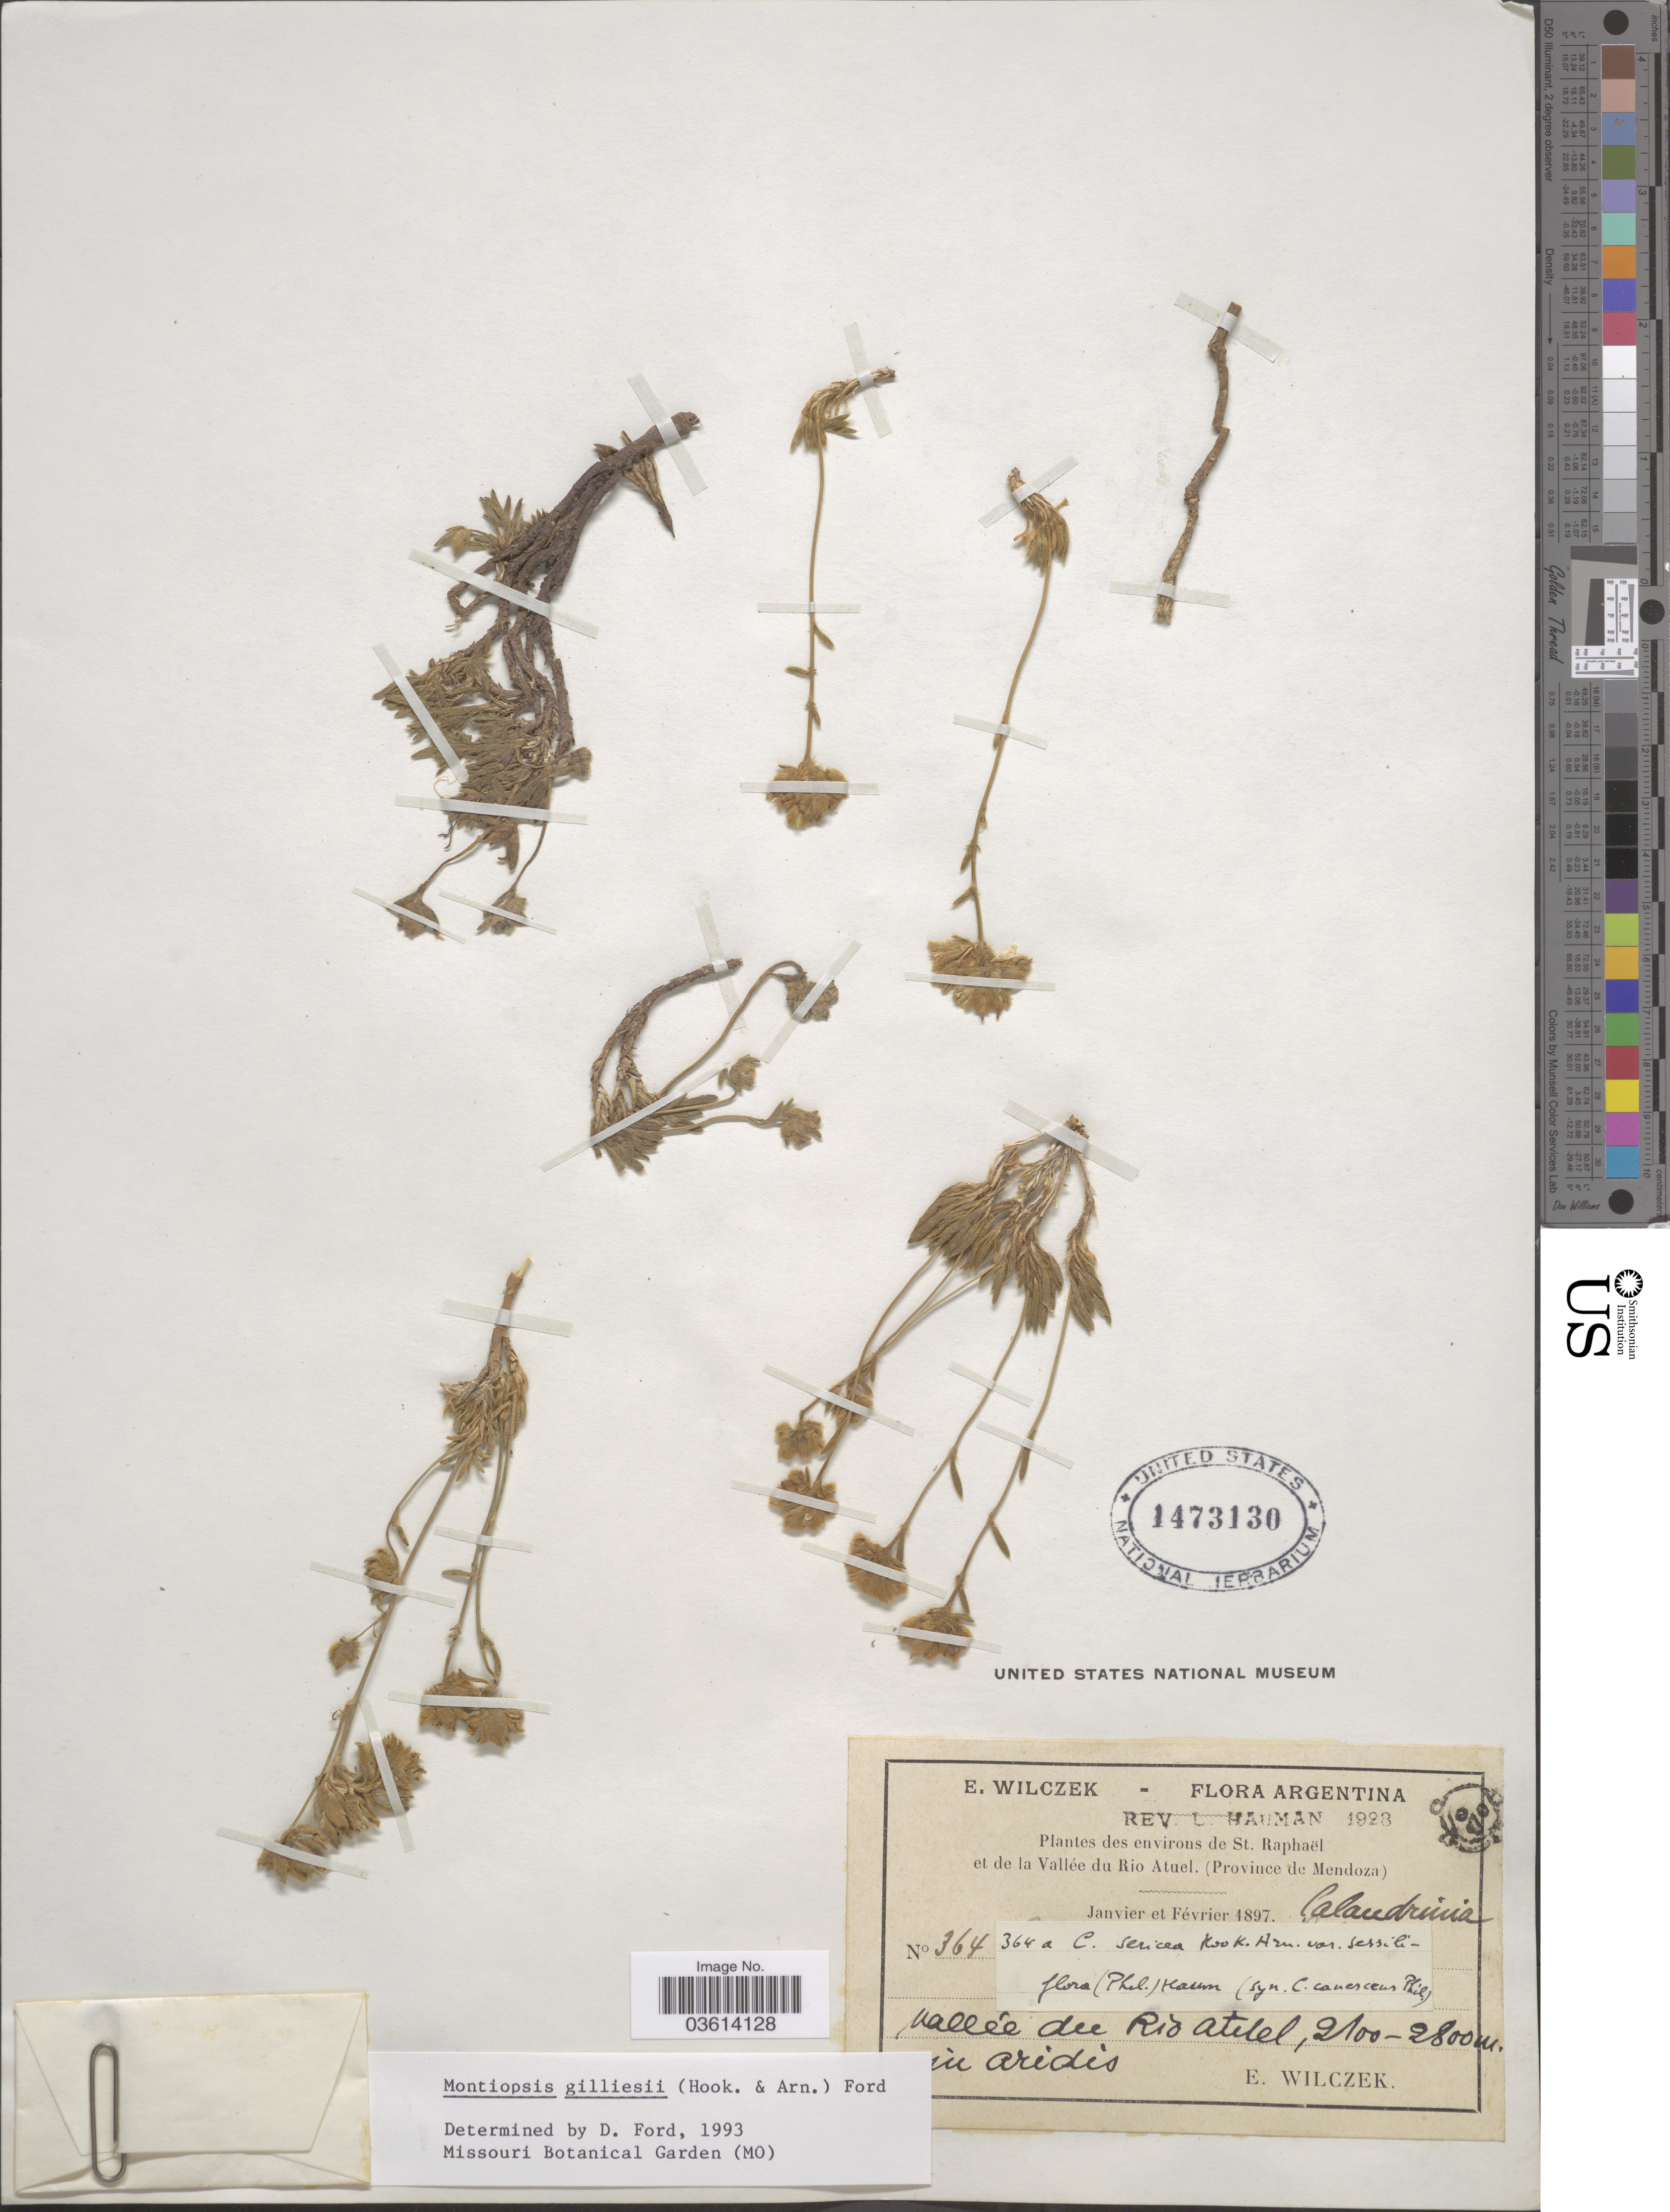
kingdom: Plantae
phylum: Tracheophyta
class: Magnoliopsida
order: Caryophyllales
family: Montiaceae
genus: Montiopsis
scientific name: Montiopsis gilliesii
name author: (Hook. & Arn.) D.I. Ford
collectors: E. Wilczek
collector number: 364a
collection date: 1897-01/1897-02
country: Argentina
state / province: Mendoza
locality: Environs de St. Raphaël et de la Vallée du Rio Atuel. Vallée du Rio Atuel.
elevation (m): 2100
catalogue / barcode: US 1473130